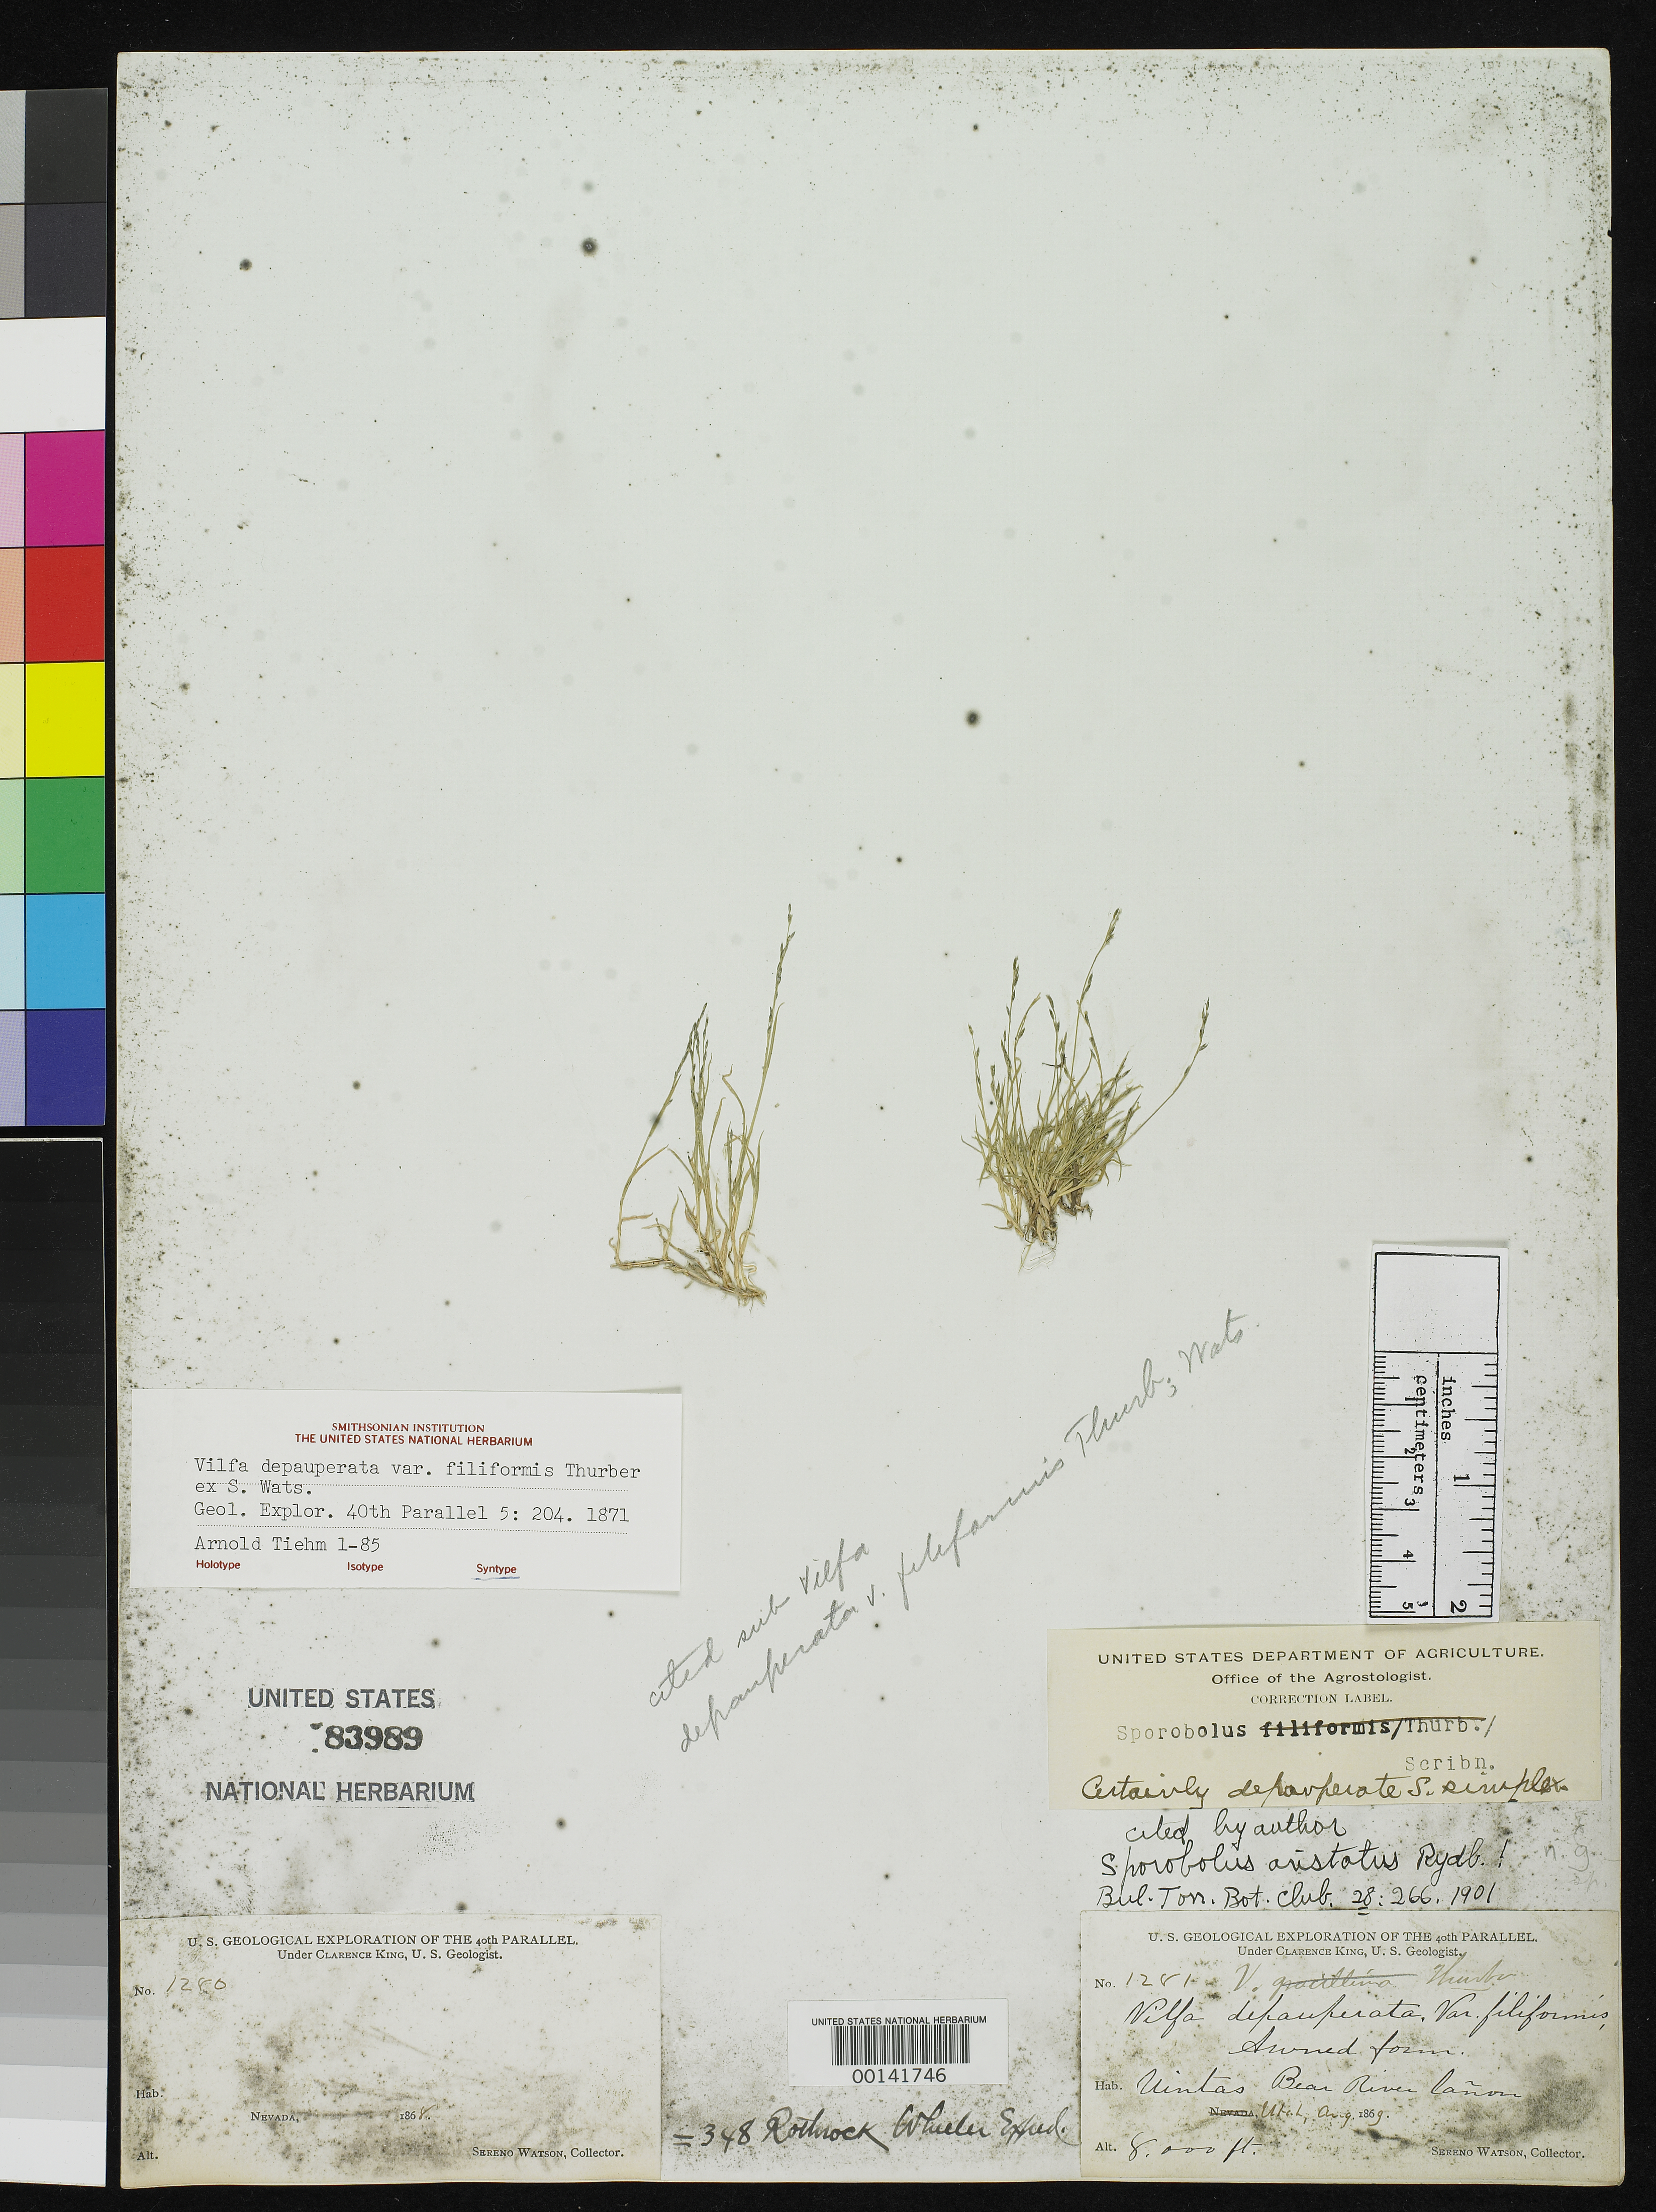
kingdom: Plantae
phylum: Tracheophyta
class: Liliopsida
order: Poales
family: Poaceae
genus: Vilfa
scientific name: Vilfa depauperata var. filiformis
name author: Thurb. ex S. Watson in C. King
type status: Syntype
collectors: S. Watson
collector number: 1281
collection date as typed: Aug 1869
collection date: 1869-08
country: United States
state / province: Utah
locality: Uinta Mts., Bear River Canyon.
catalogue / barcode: US 83989